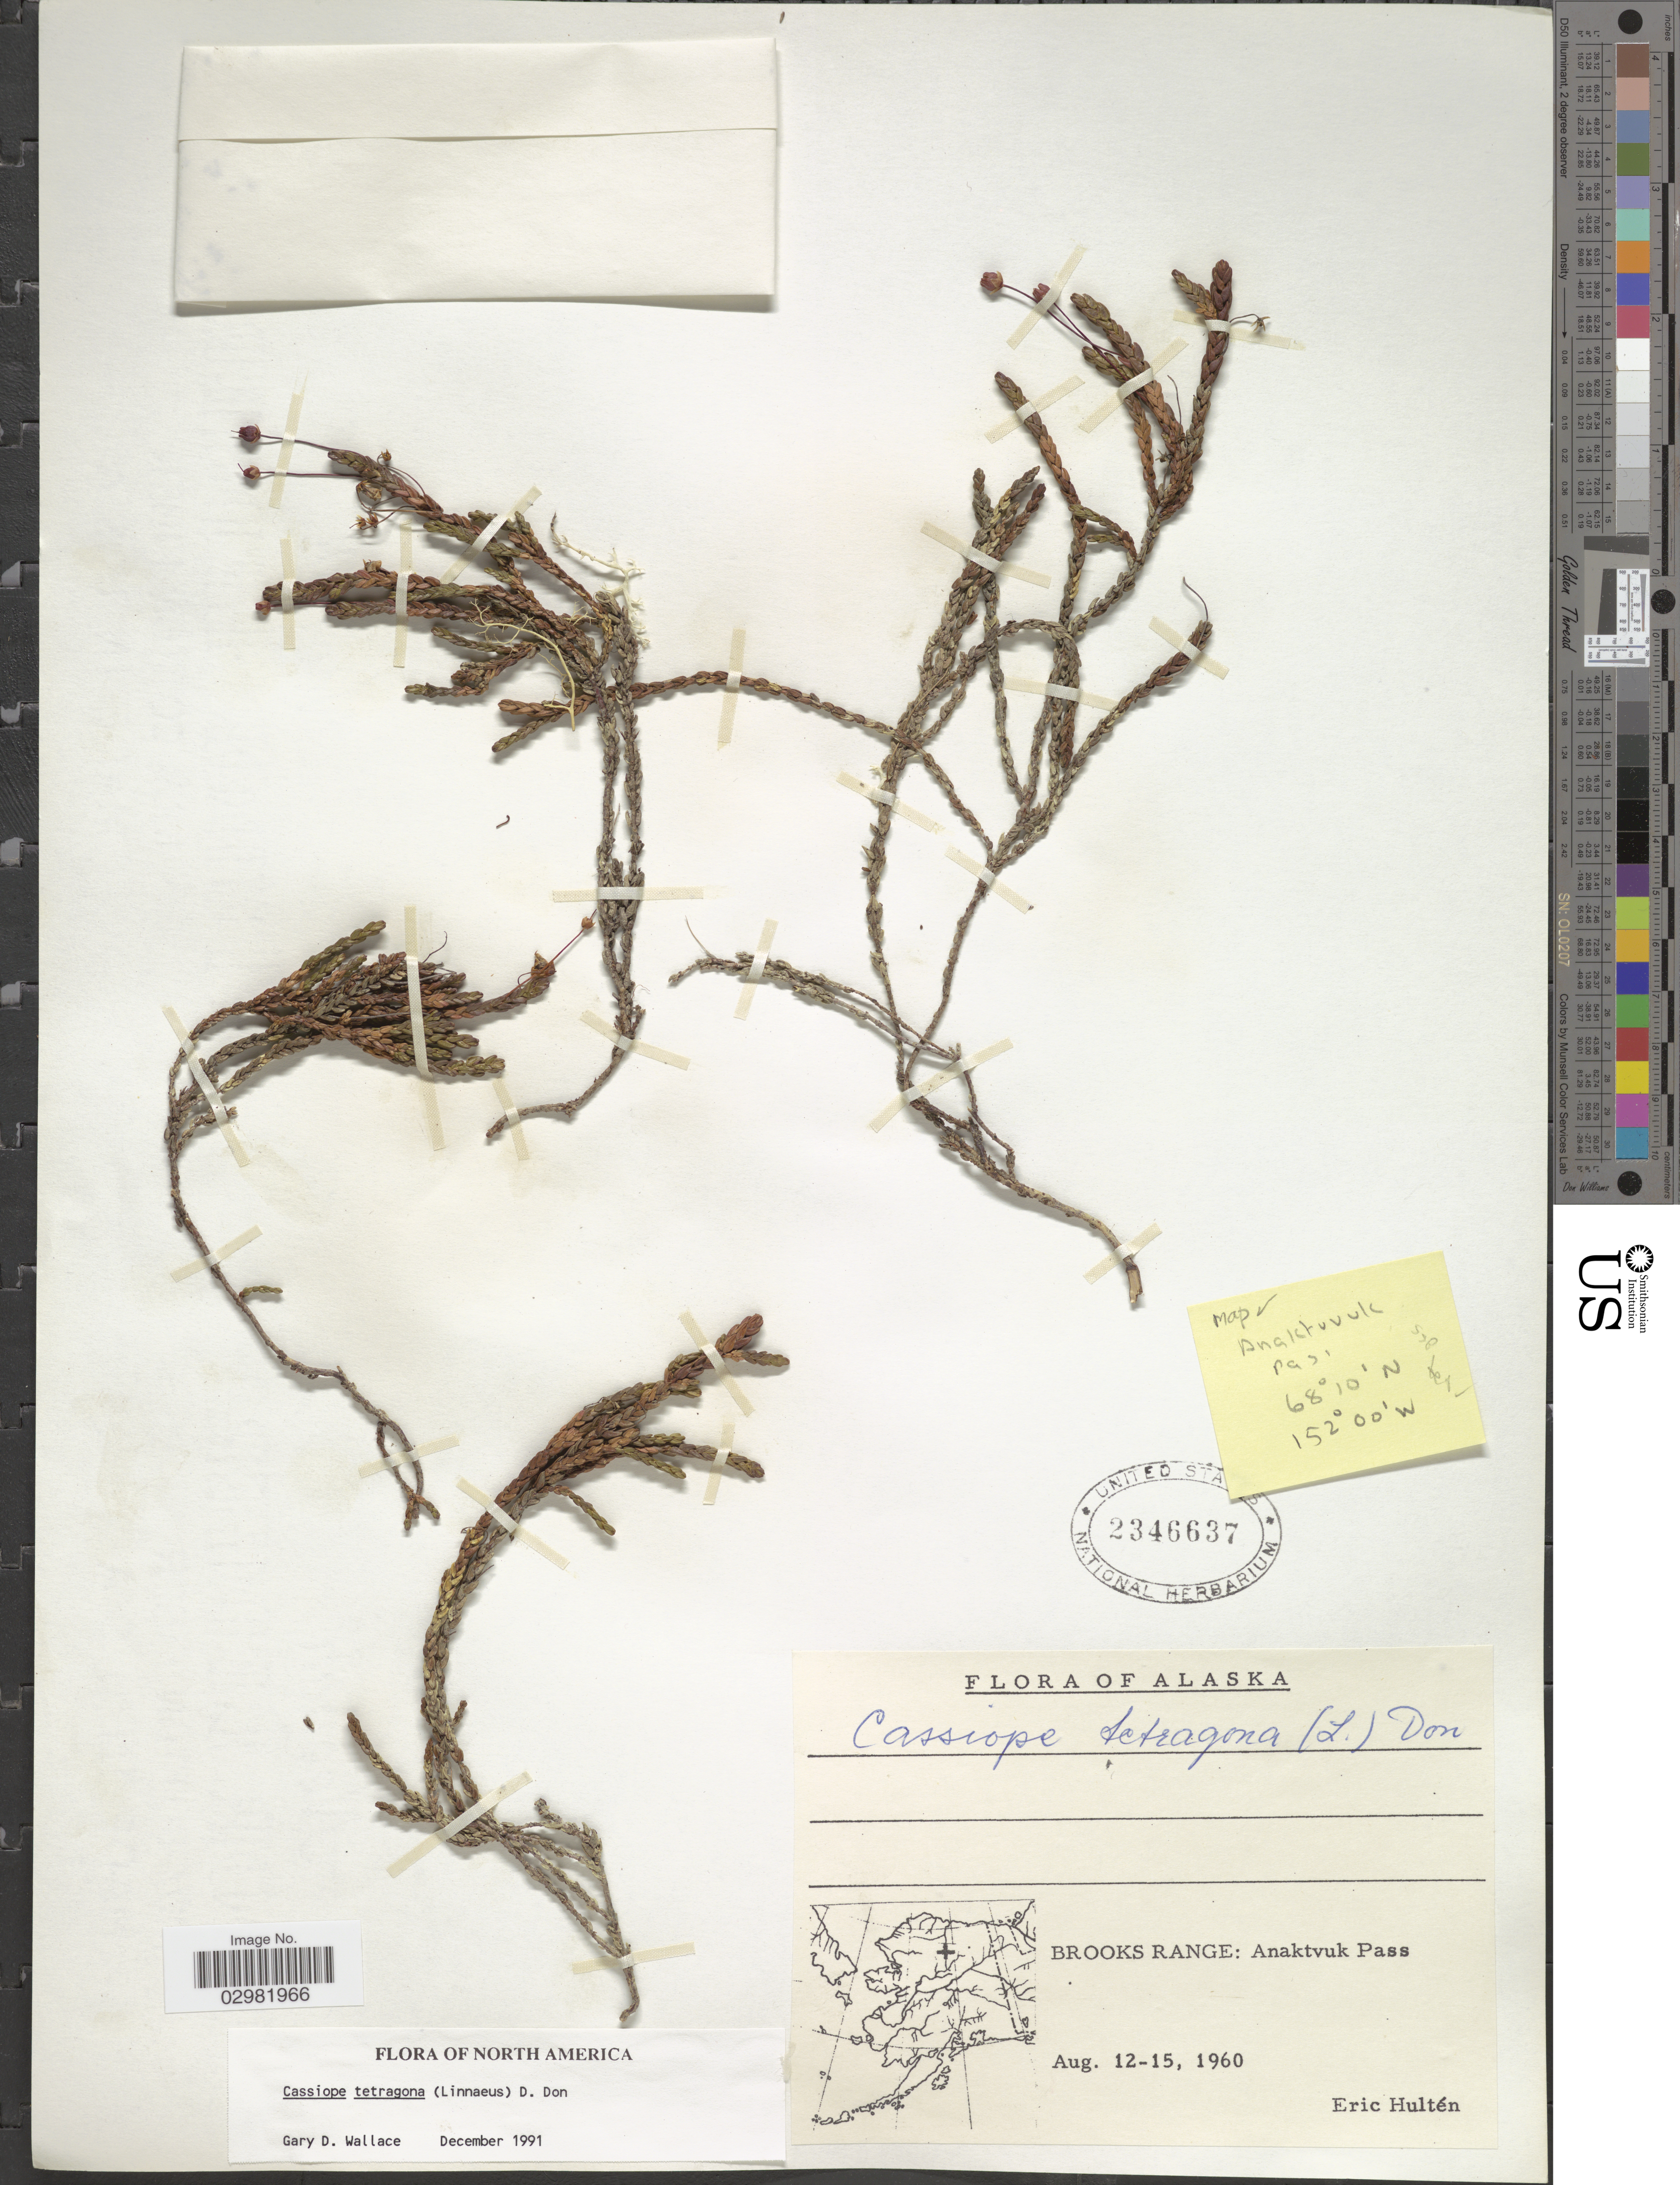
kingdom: Plantae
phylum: Tracheophyta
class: Magnoliopsida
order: Ericales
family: Ericaceae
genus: Cassiope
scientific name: Cassiope tetragona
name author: (L.) D. Don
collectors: E. G. Hultén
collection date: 1960-08-12/1960-08-15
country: United States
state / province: Alaska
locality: Brooks Range: Anaktvuk Pass.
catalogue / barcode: US 2346637